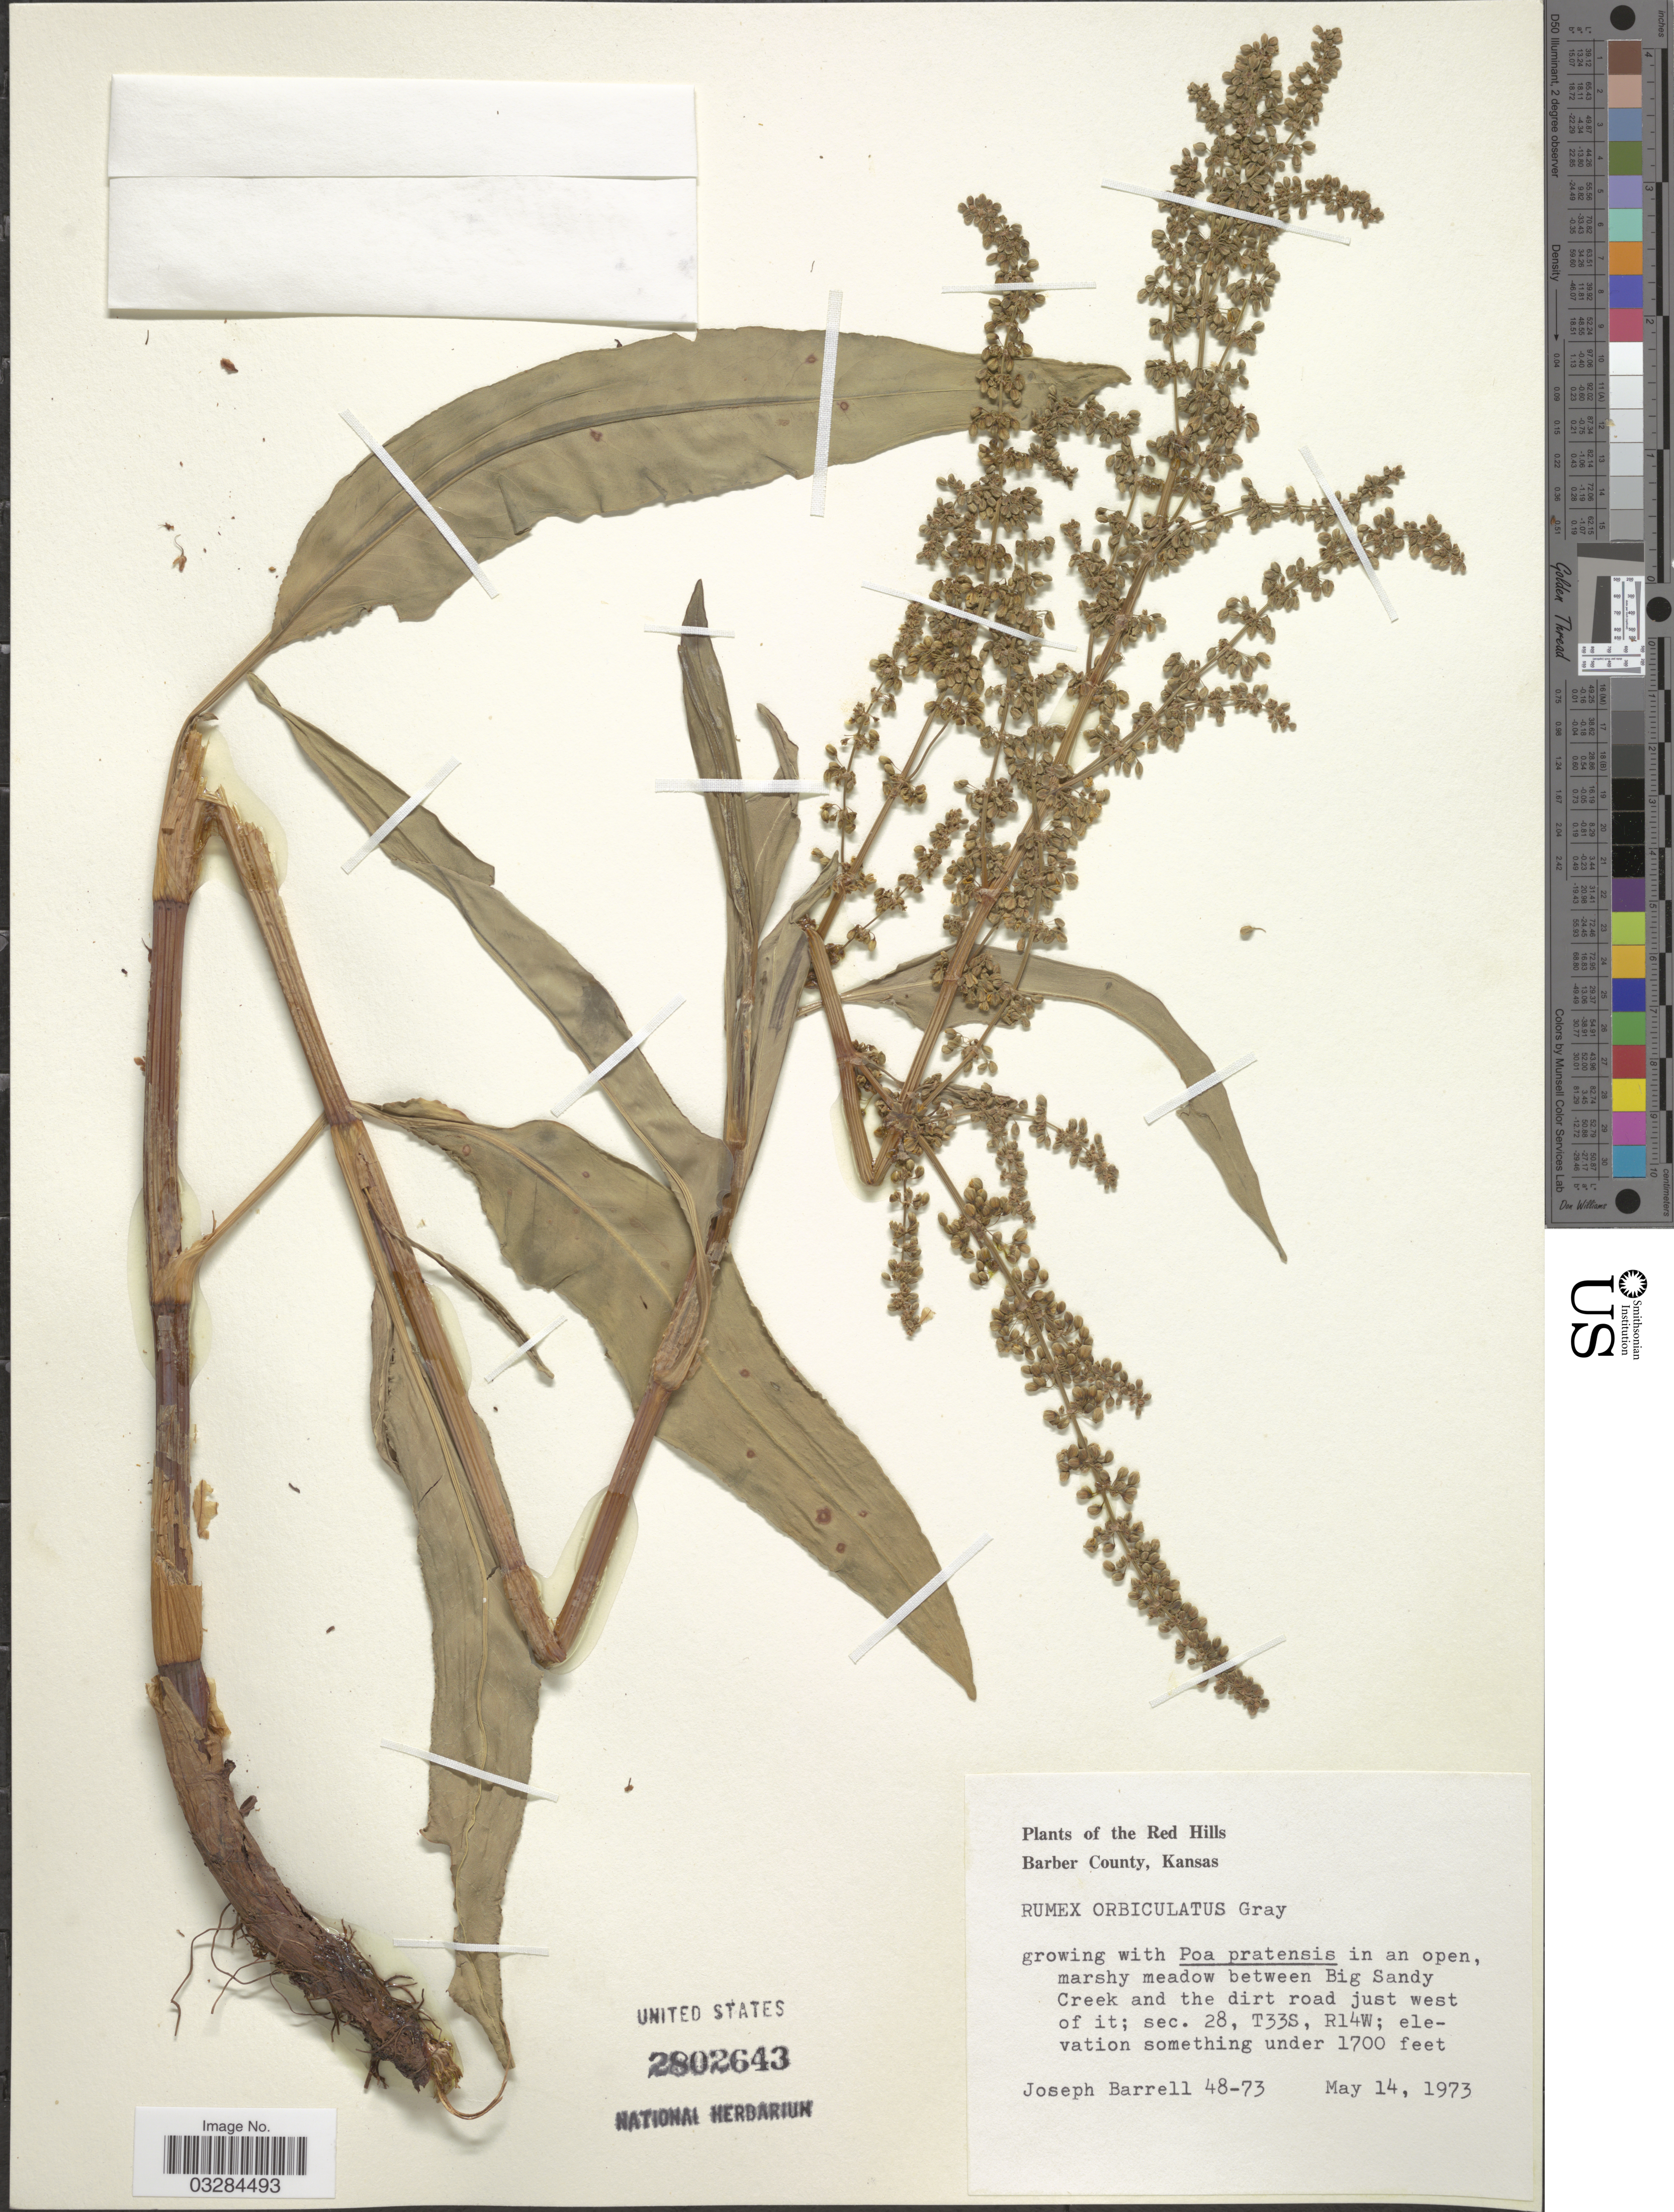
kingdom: Plantae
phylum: Tracheophyta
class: Magnoliopsida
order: Caryophyllales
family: Polygonaceae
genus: Rumex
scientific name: Rumex orbiculatus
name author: A. Gray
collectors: J. Barrell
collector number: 48-73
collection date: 1973-05-14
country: United States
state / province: Kansas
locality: The Red Hills, Barber County, marshy meadow between Big Sandy Creek and the dirt road just west of it; sec. 28, T33S, R14W.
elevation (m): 518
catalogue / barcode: US 2802643